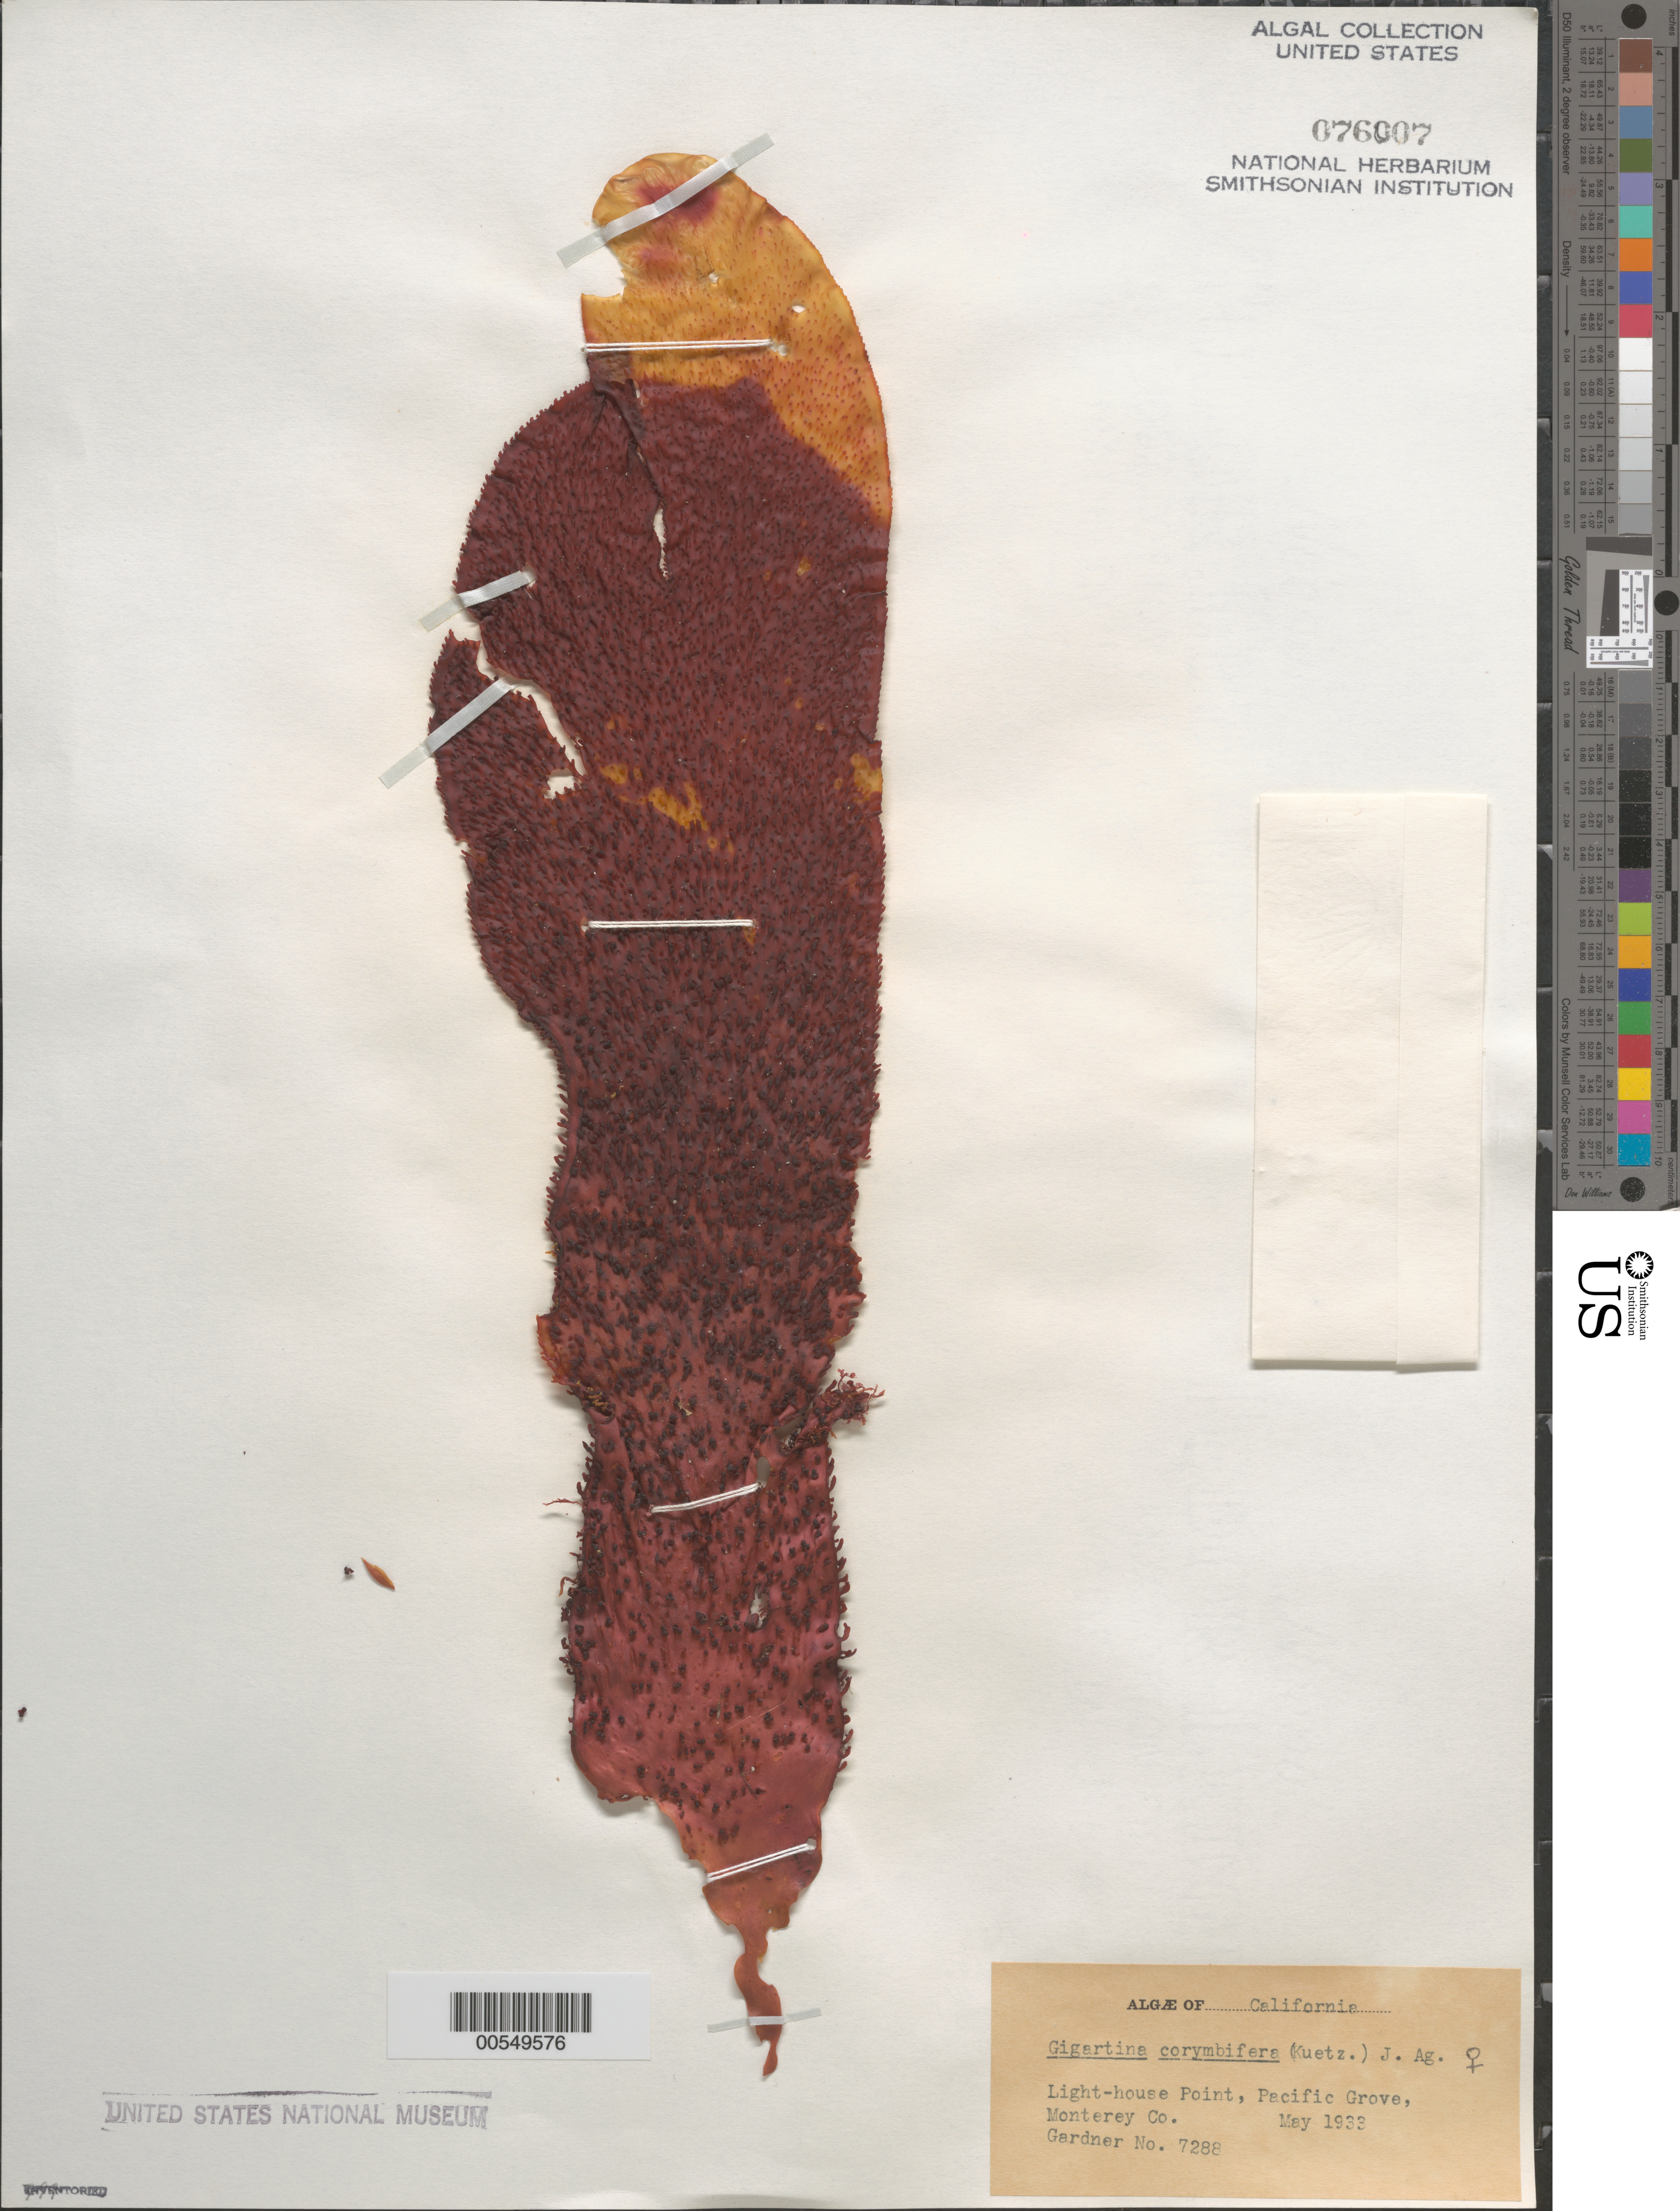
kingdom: Plantae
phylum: Rhodophyta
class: Florideophyceae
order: Gigartinales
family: Gigartinaceae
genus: Chondracanthus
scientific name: Chondracanthus corymbiferus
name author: (Kütz.) Guiry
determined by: Algae name updating Project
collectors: N. Gardner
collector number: NLG 7288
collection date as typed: May 1933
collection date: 1933-05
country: United States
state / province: California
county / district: Monterey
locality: Lighthouse Point, Pacific Grove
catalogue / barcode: US 76007